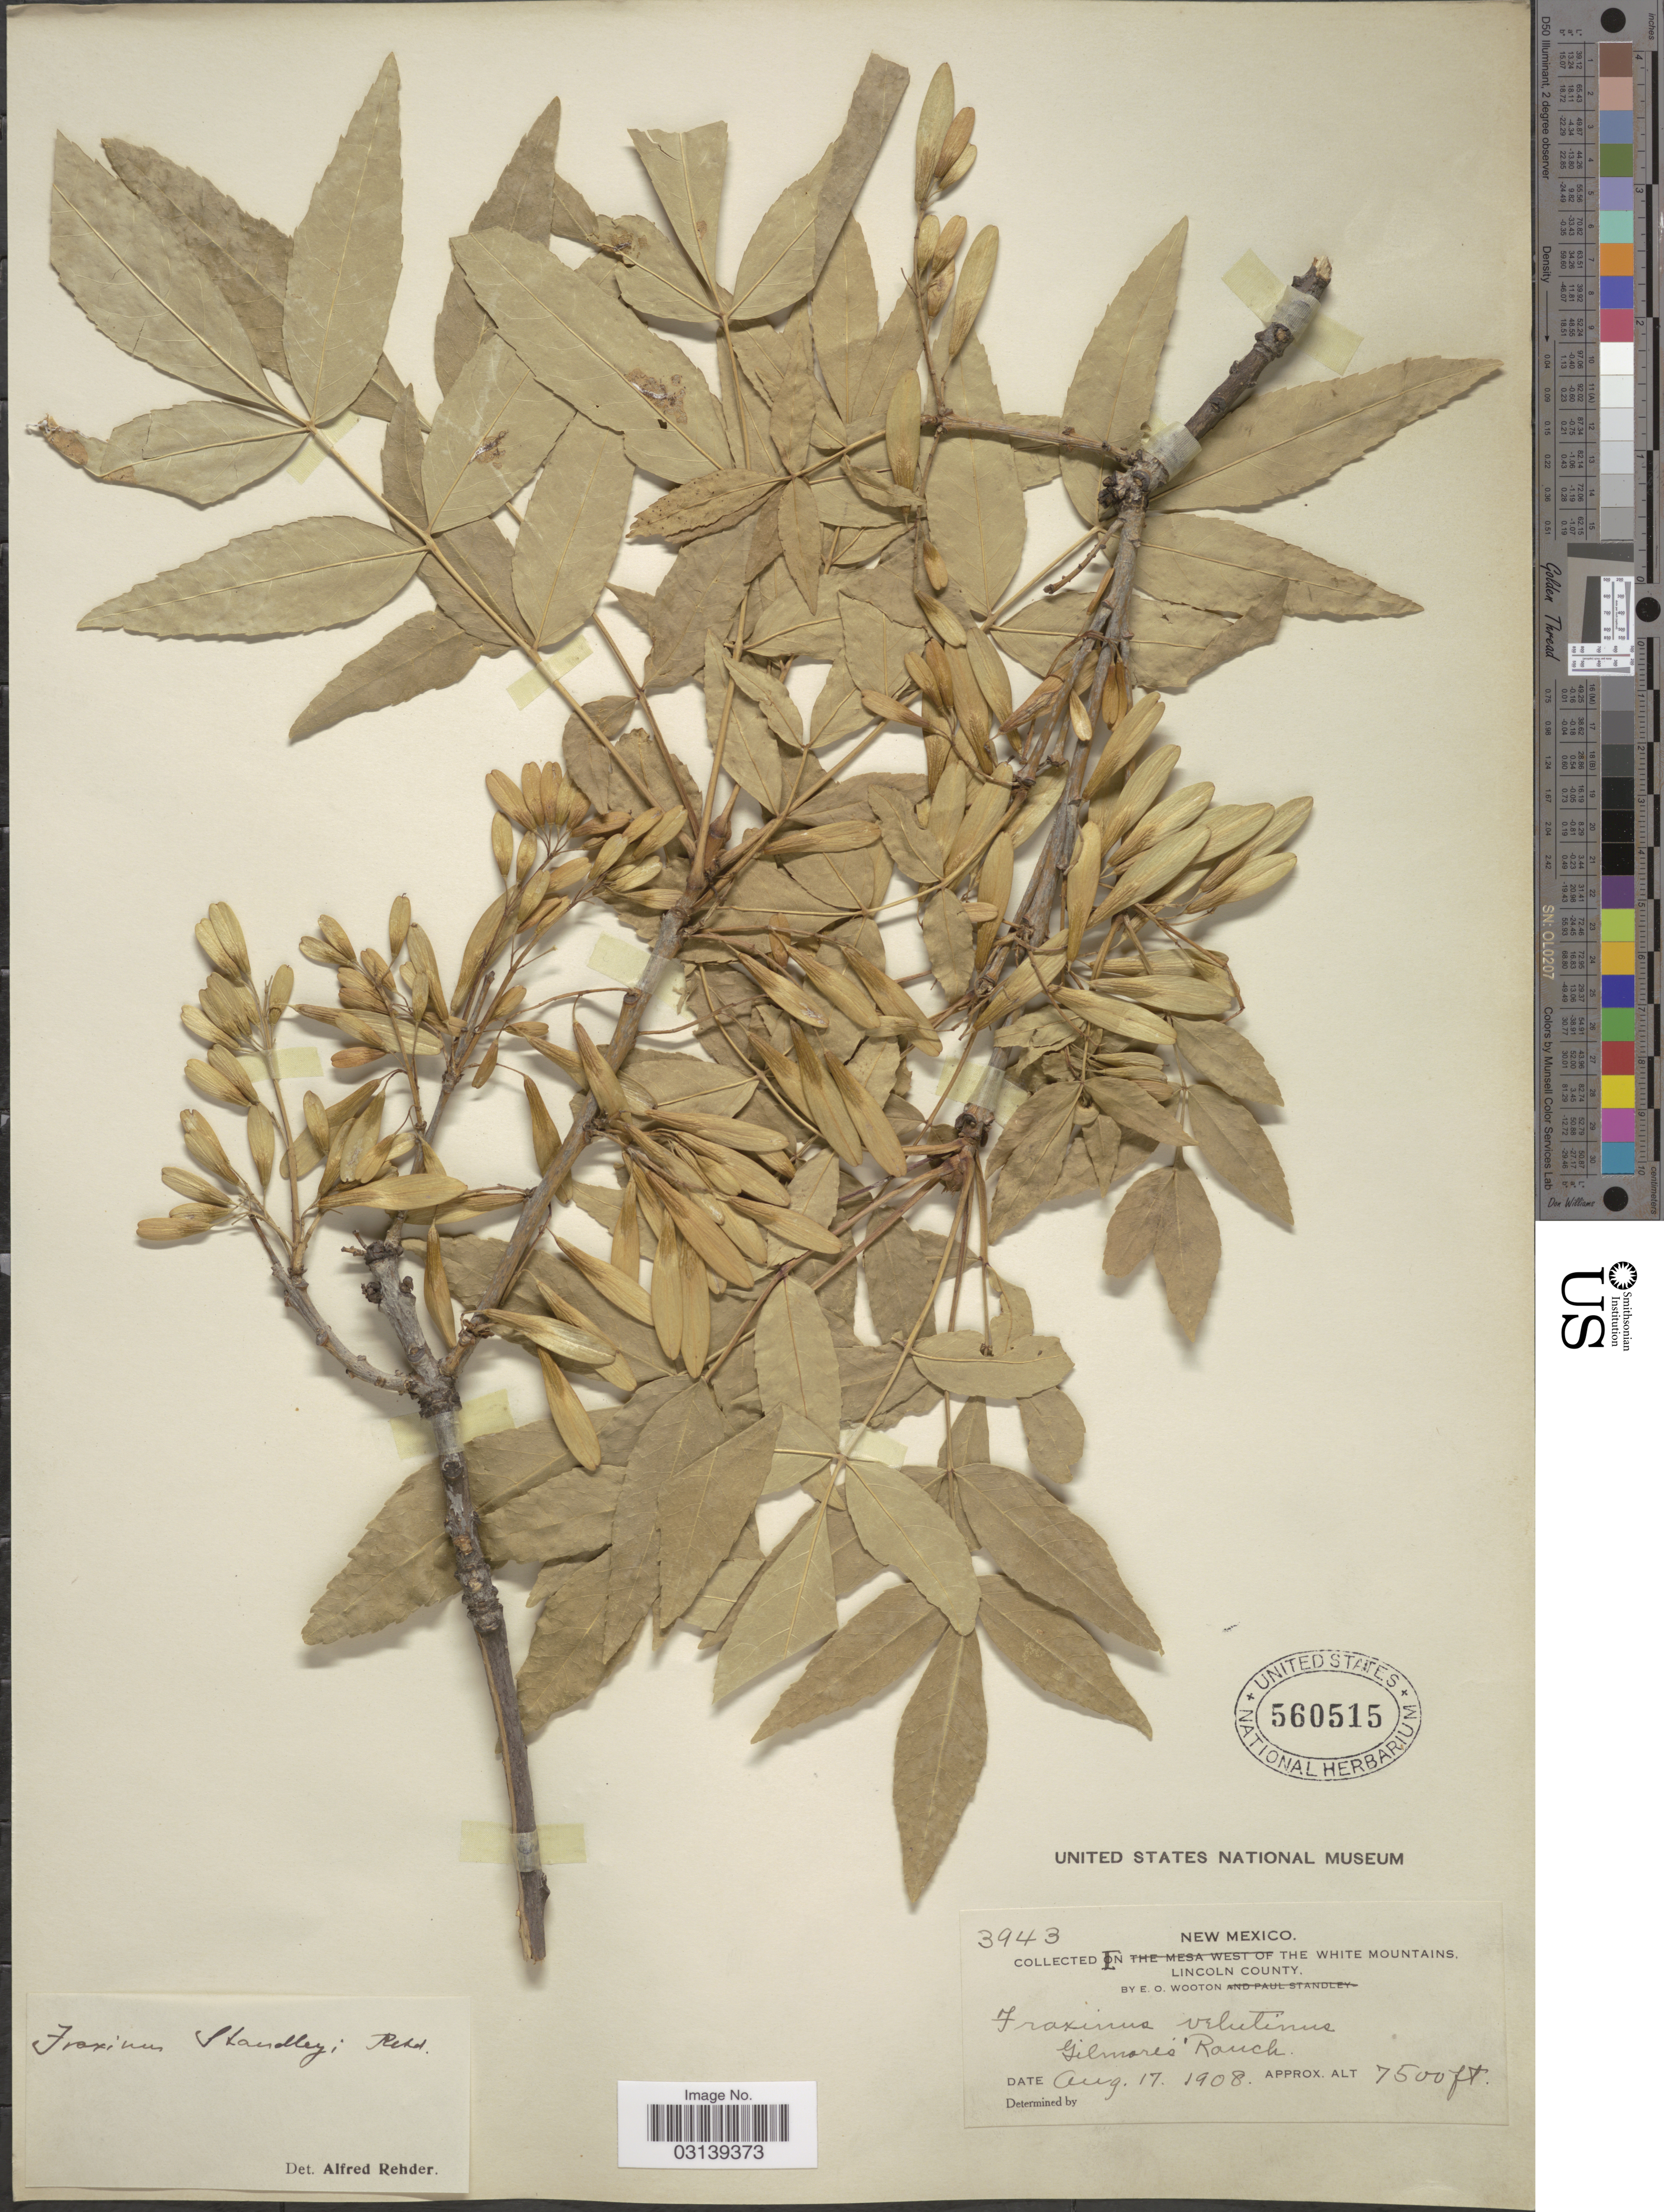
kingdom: Plantae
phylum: Tracheophyta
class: Magnoliopsida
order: Lamiales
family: Oleaceae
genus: Fraxinus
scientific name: Fraxinus velutina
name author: Torr.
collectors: E. O. Wooton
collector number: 3943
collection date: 1908-08-17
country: United States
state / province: New Mexico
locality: In The White Mountains. Lincoln County. Gilmores Ranch.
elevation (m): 2286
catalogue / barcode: US 560515